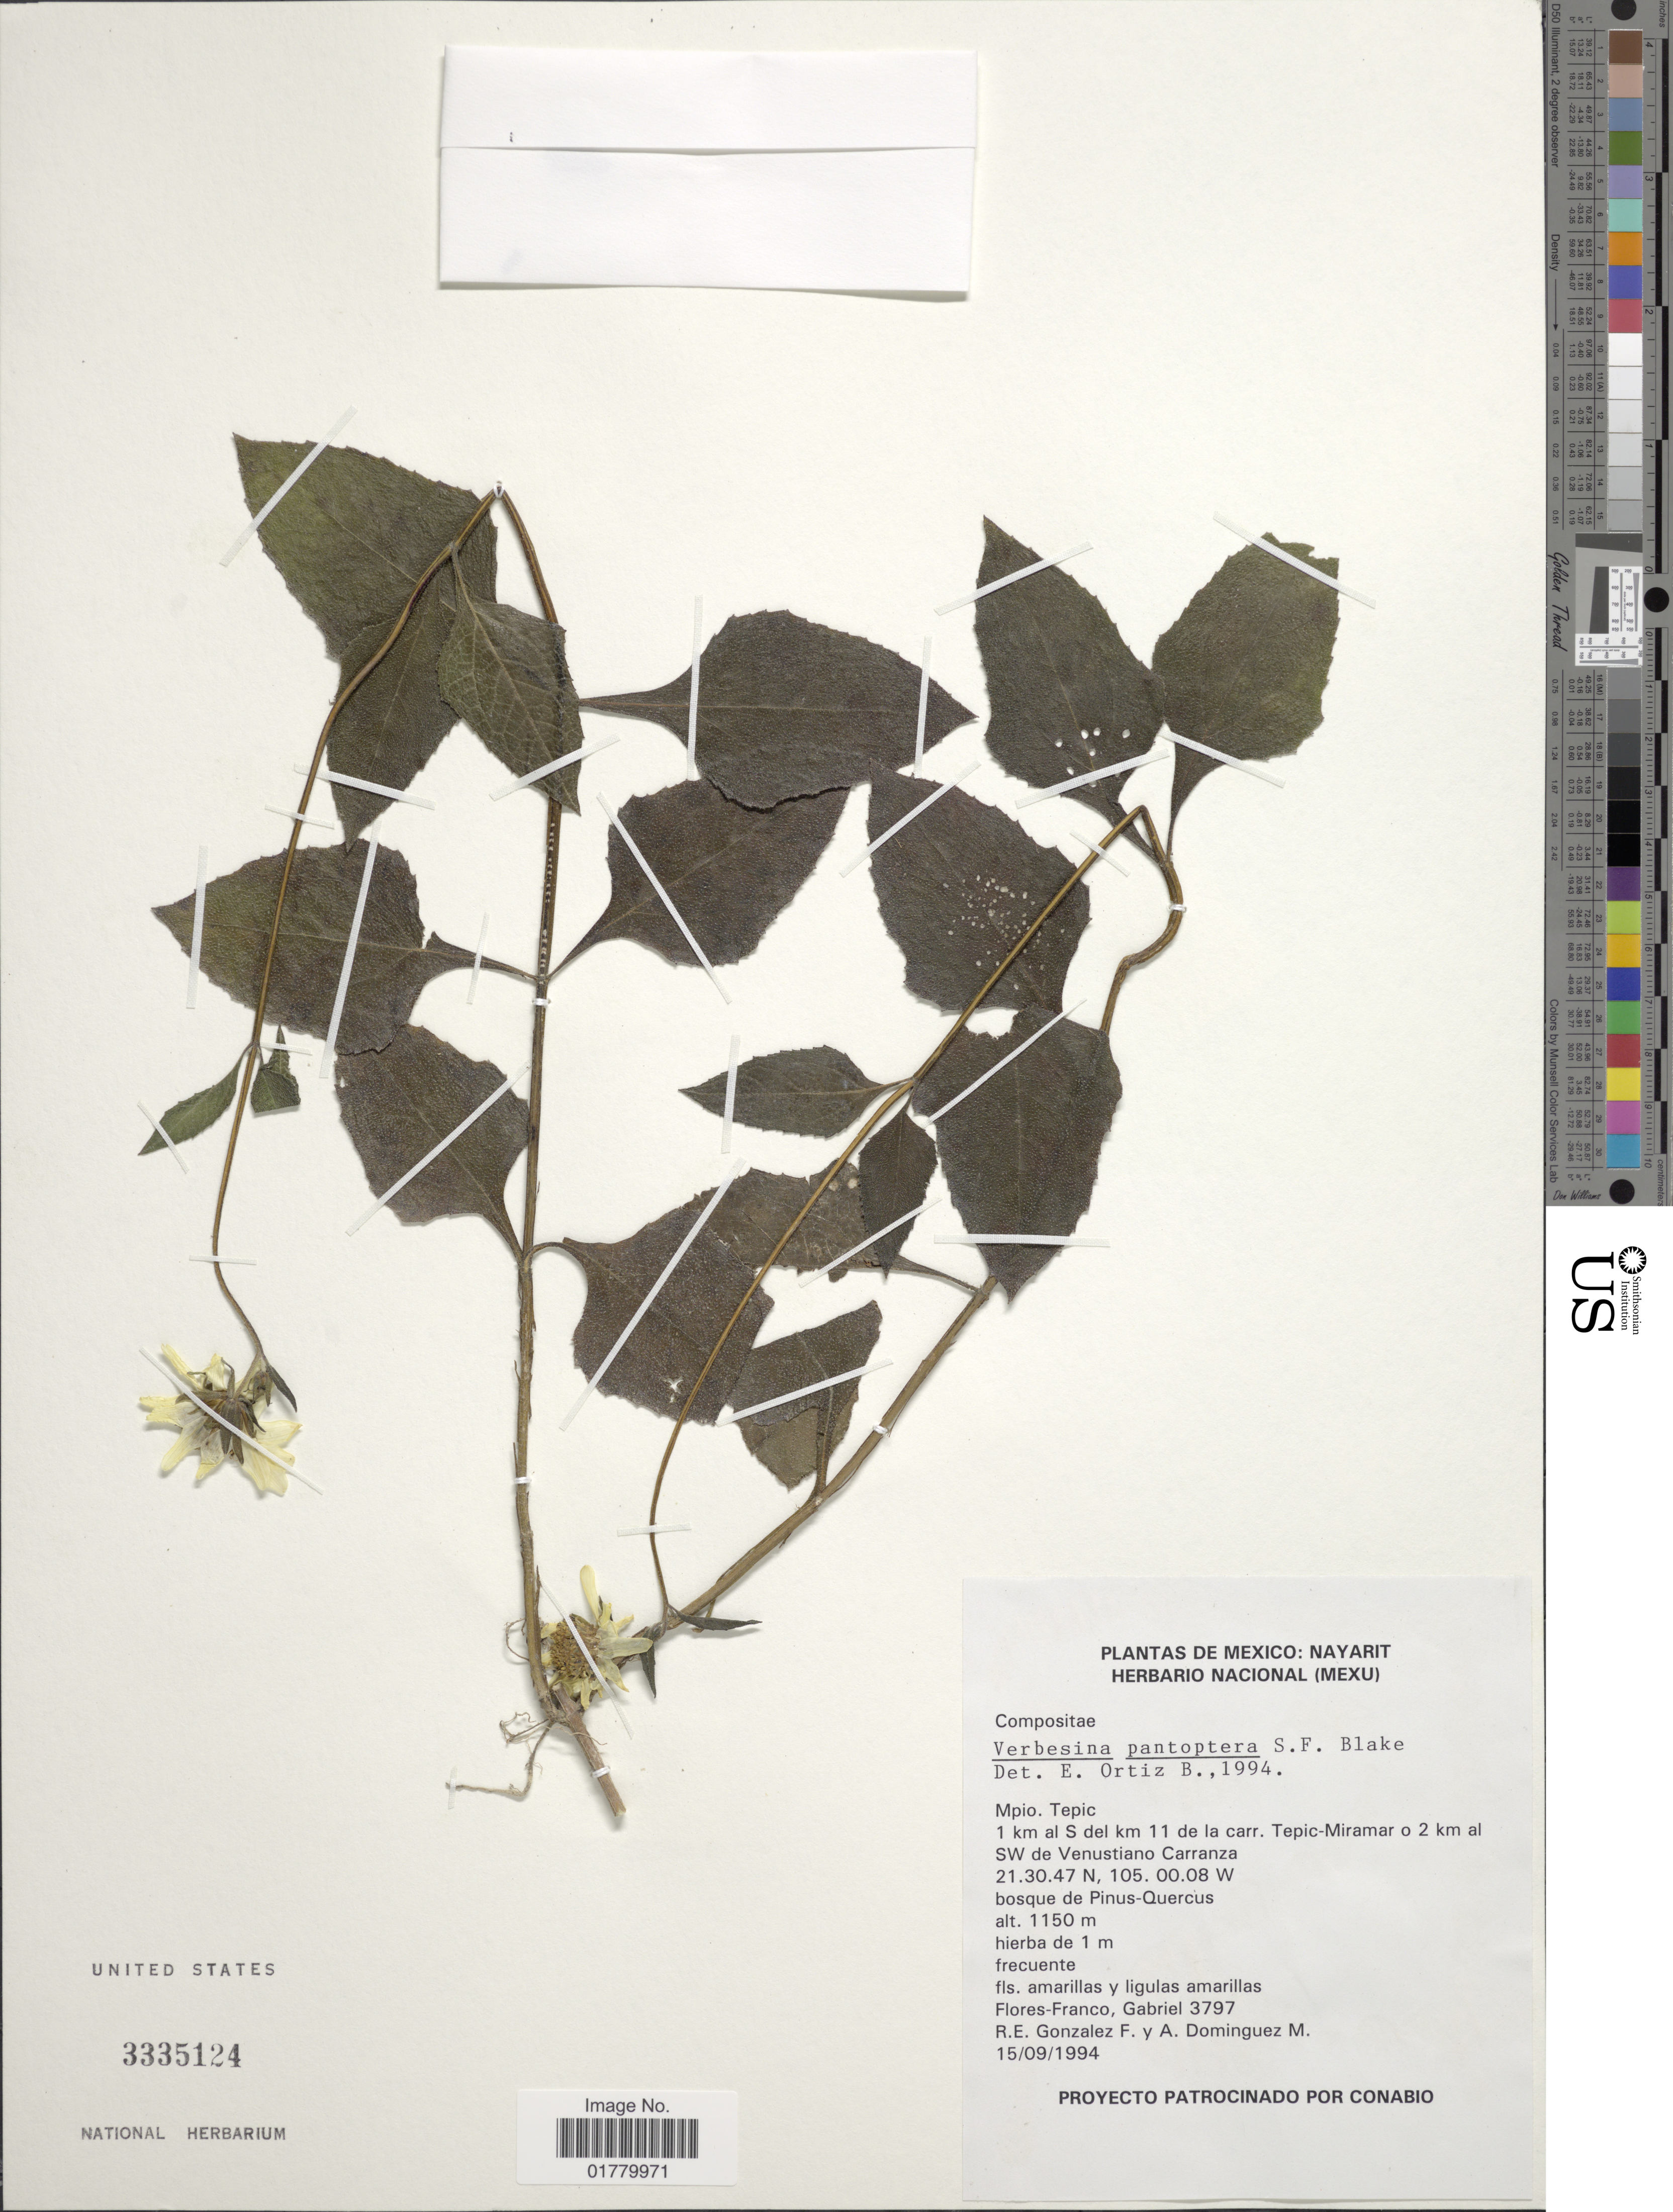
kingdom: Plantae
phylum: Tracheophyta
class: Magnoliopsida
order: Asterales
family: Asteraceae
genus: Verbesina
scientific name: Verbesina pantoptera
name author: S.F. Blake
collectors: G. Flores F., R. E. Gonzalez F. & A. Dominguez M.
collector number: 3797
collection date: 1994-09-15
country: Mexico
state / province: Nayarit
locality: Mpio. Tepic, 1 km al S del km 11 de la carr. Tepic-Miramar o 2 km al SW de Venustiano Carranza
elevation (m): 1150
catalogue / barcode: US 3335124